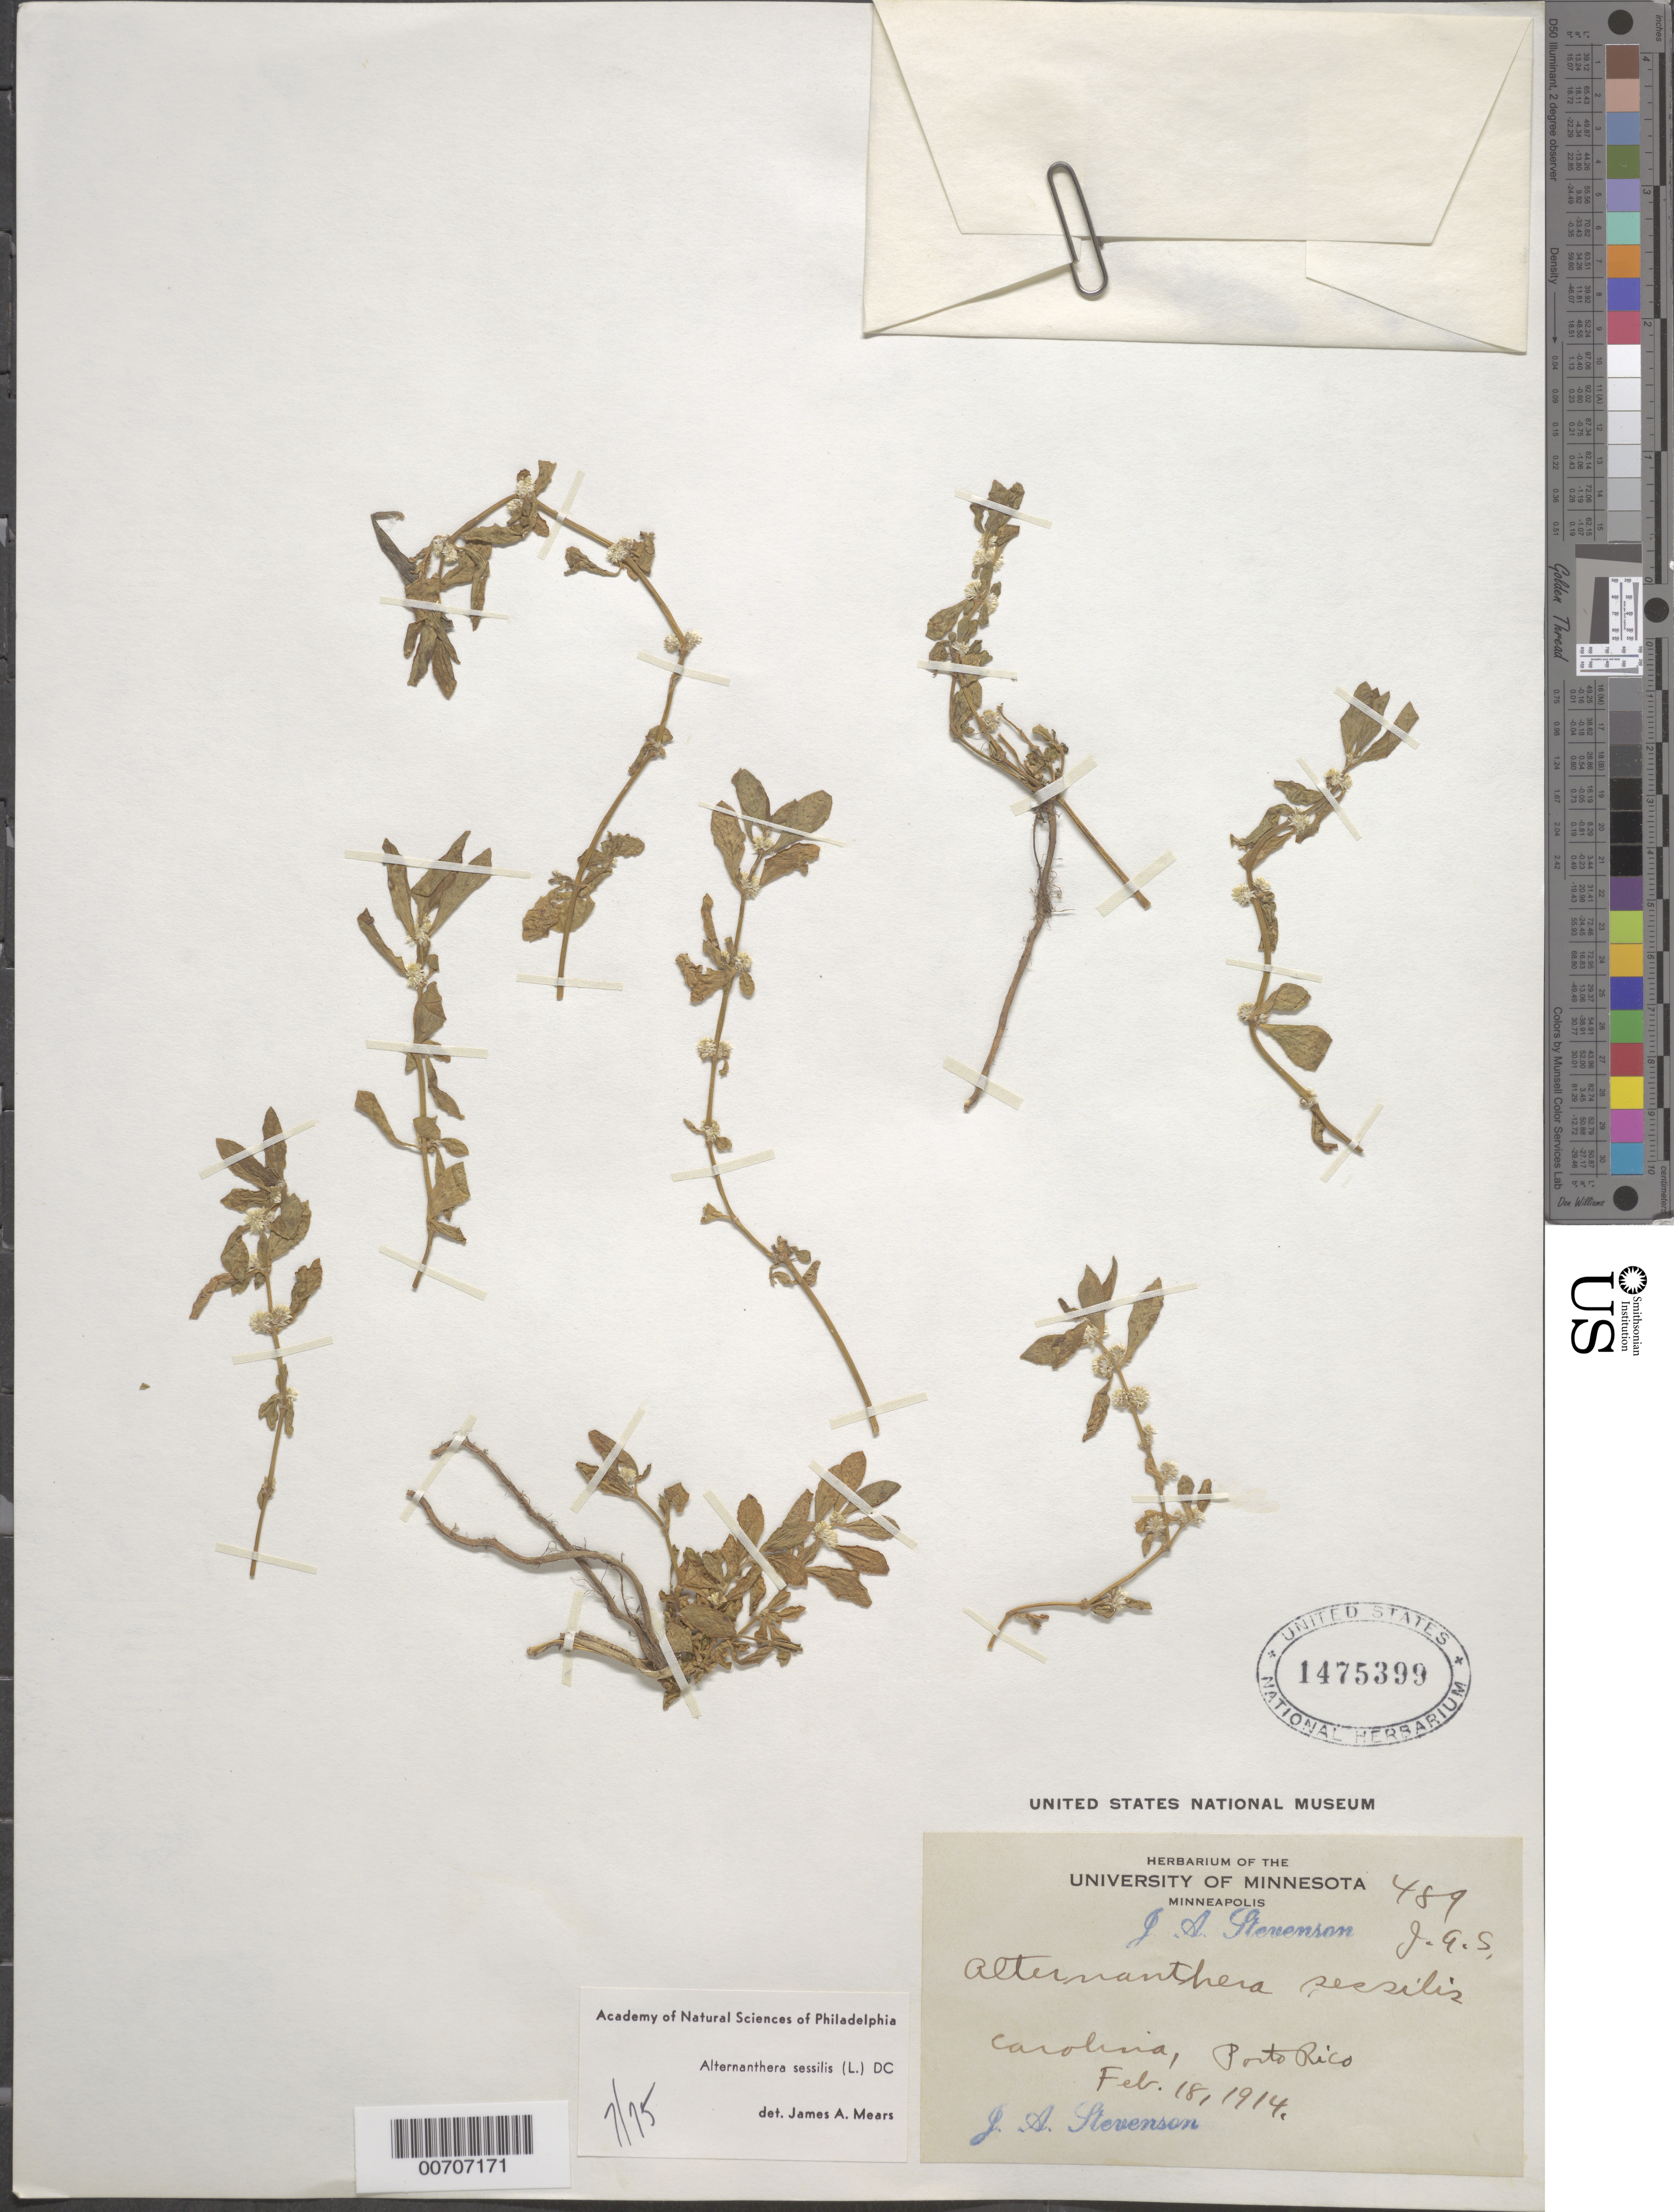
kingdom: Plantae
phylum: Tracheophyta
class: Magnoliopsida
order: Caryophyllales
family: Amaranthaceae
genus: Alternanthera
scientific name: Alternanthera sessilis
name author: (L.) DC.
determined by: Mears, J. A., (PH), Academy of Natural Sciences of Philadelphia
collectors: J. Stevenson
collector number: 489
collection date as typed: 18 Feb 1914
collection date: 1914-02-18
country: Puerto Rico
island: Greater Antilles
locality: Carolina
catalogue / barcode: US 1475399